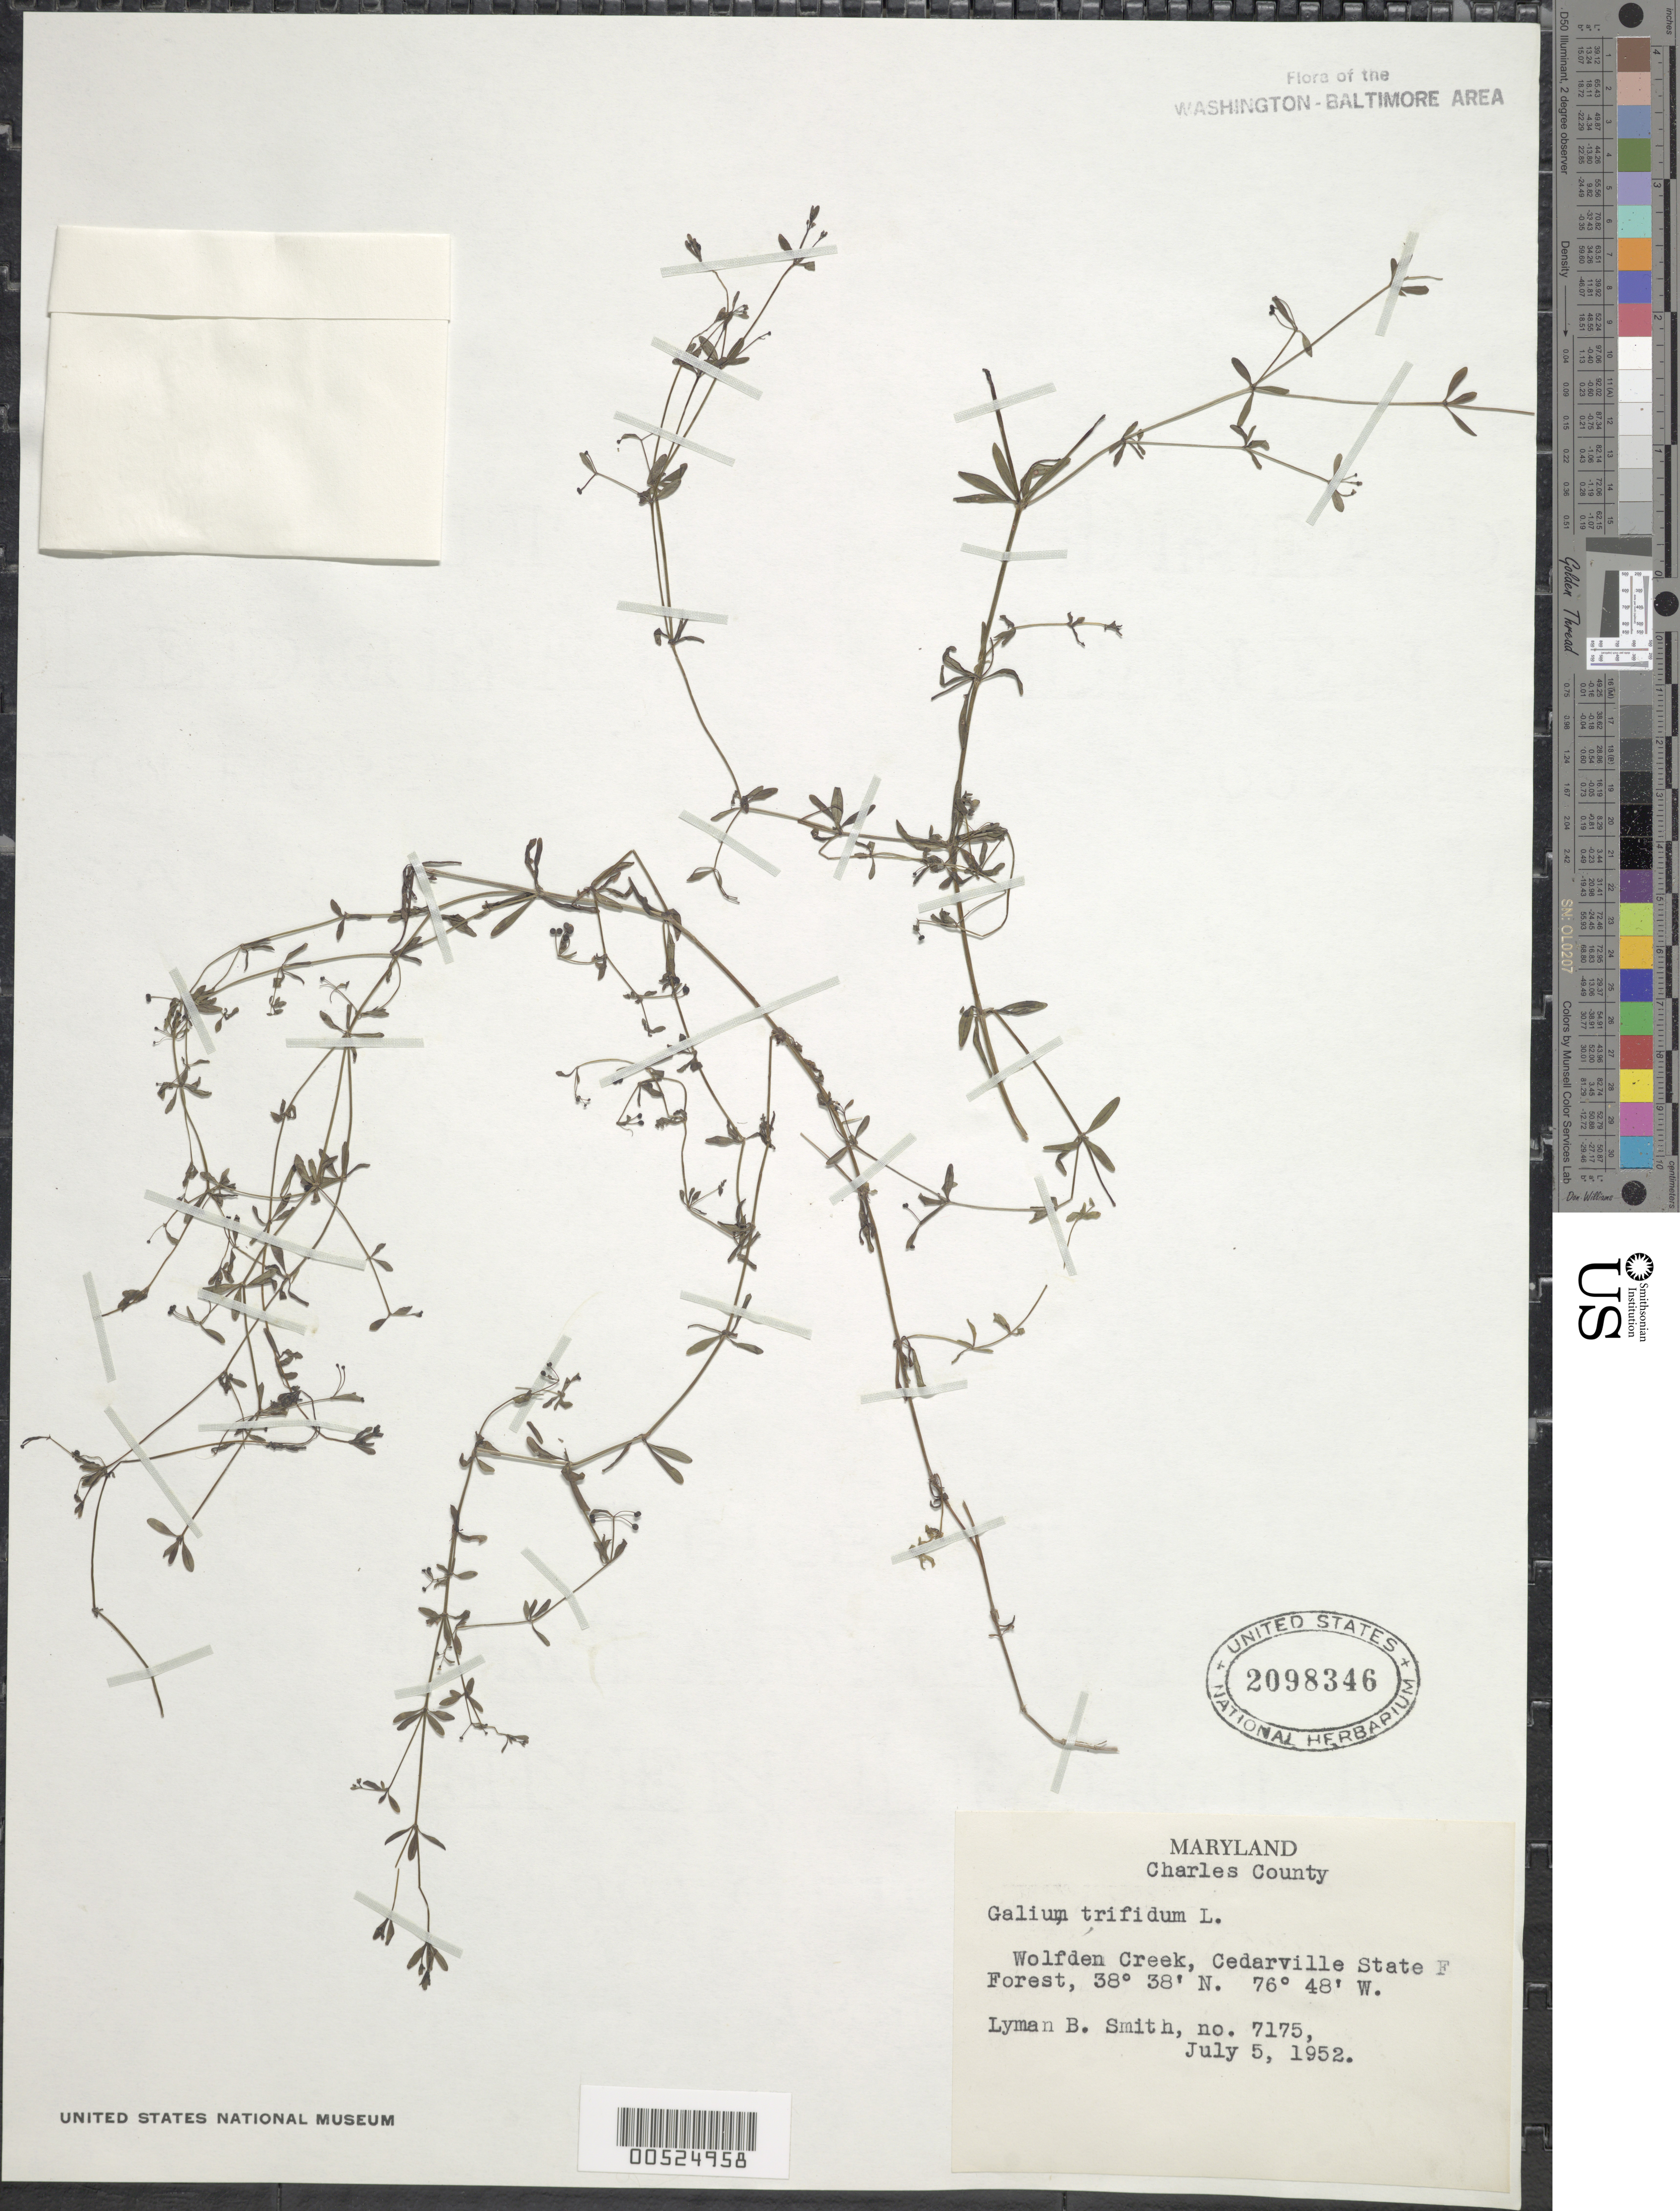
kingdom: Plantae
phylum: Tracheophyta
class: Magnoliopsida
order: Gentianales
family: Rubiaceae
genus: Galium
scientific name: Galium trifidum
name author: L.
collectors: L. Smith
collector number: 7175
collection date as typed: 05 Jul 1952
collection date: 1952-07-05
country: United States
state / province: Maryland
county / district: Charles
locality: Cedarville State Forest, Wolfden Creek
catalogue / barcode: US 2098346